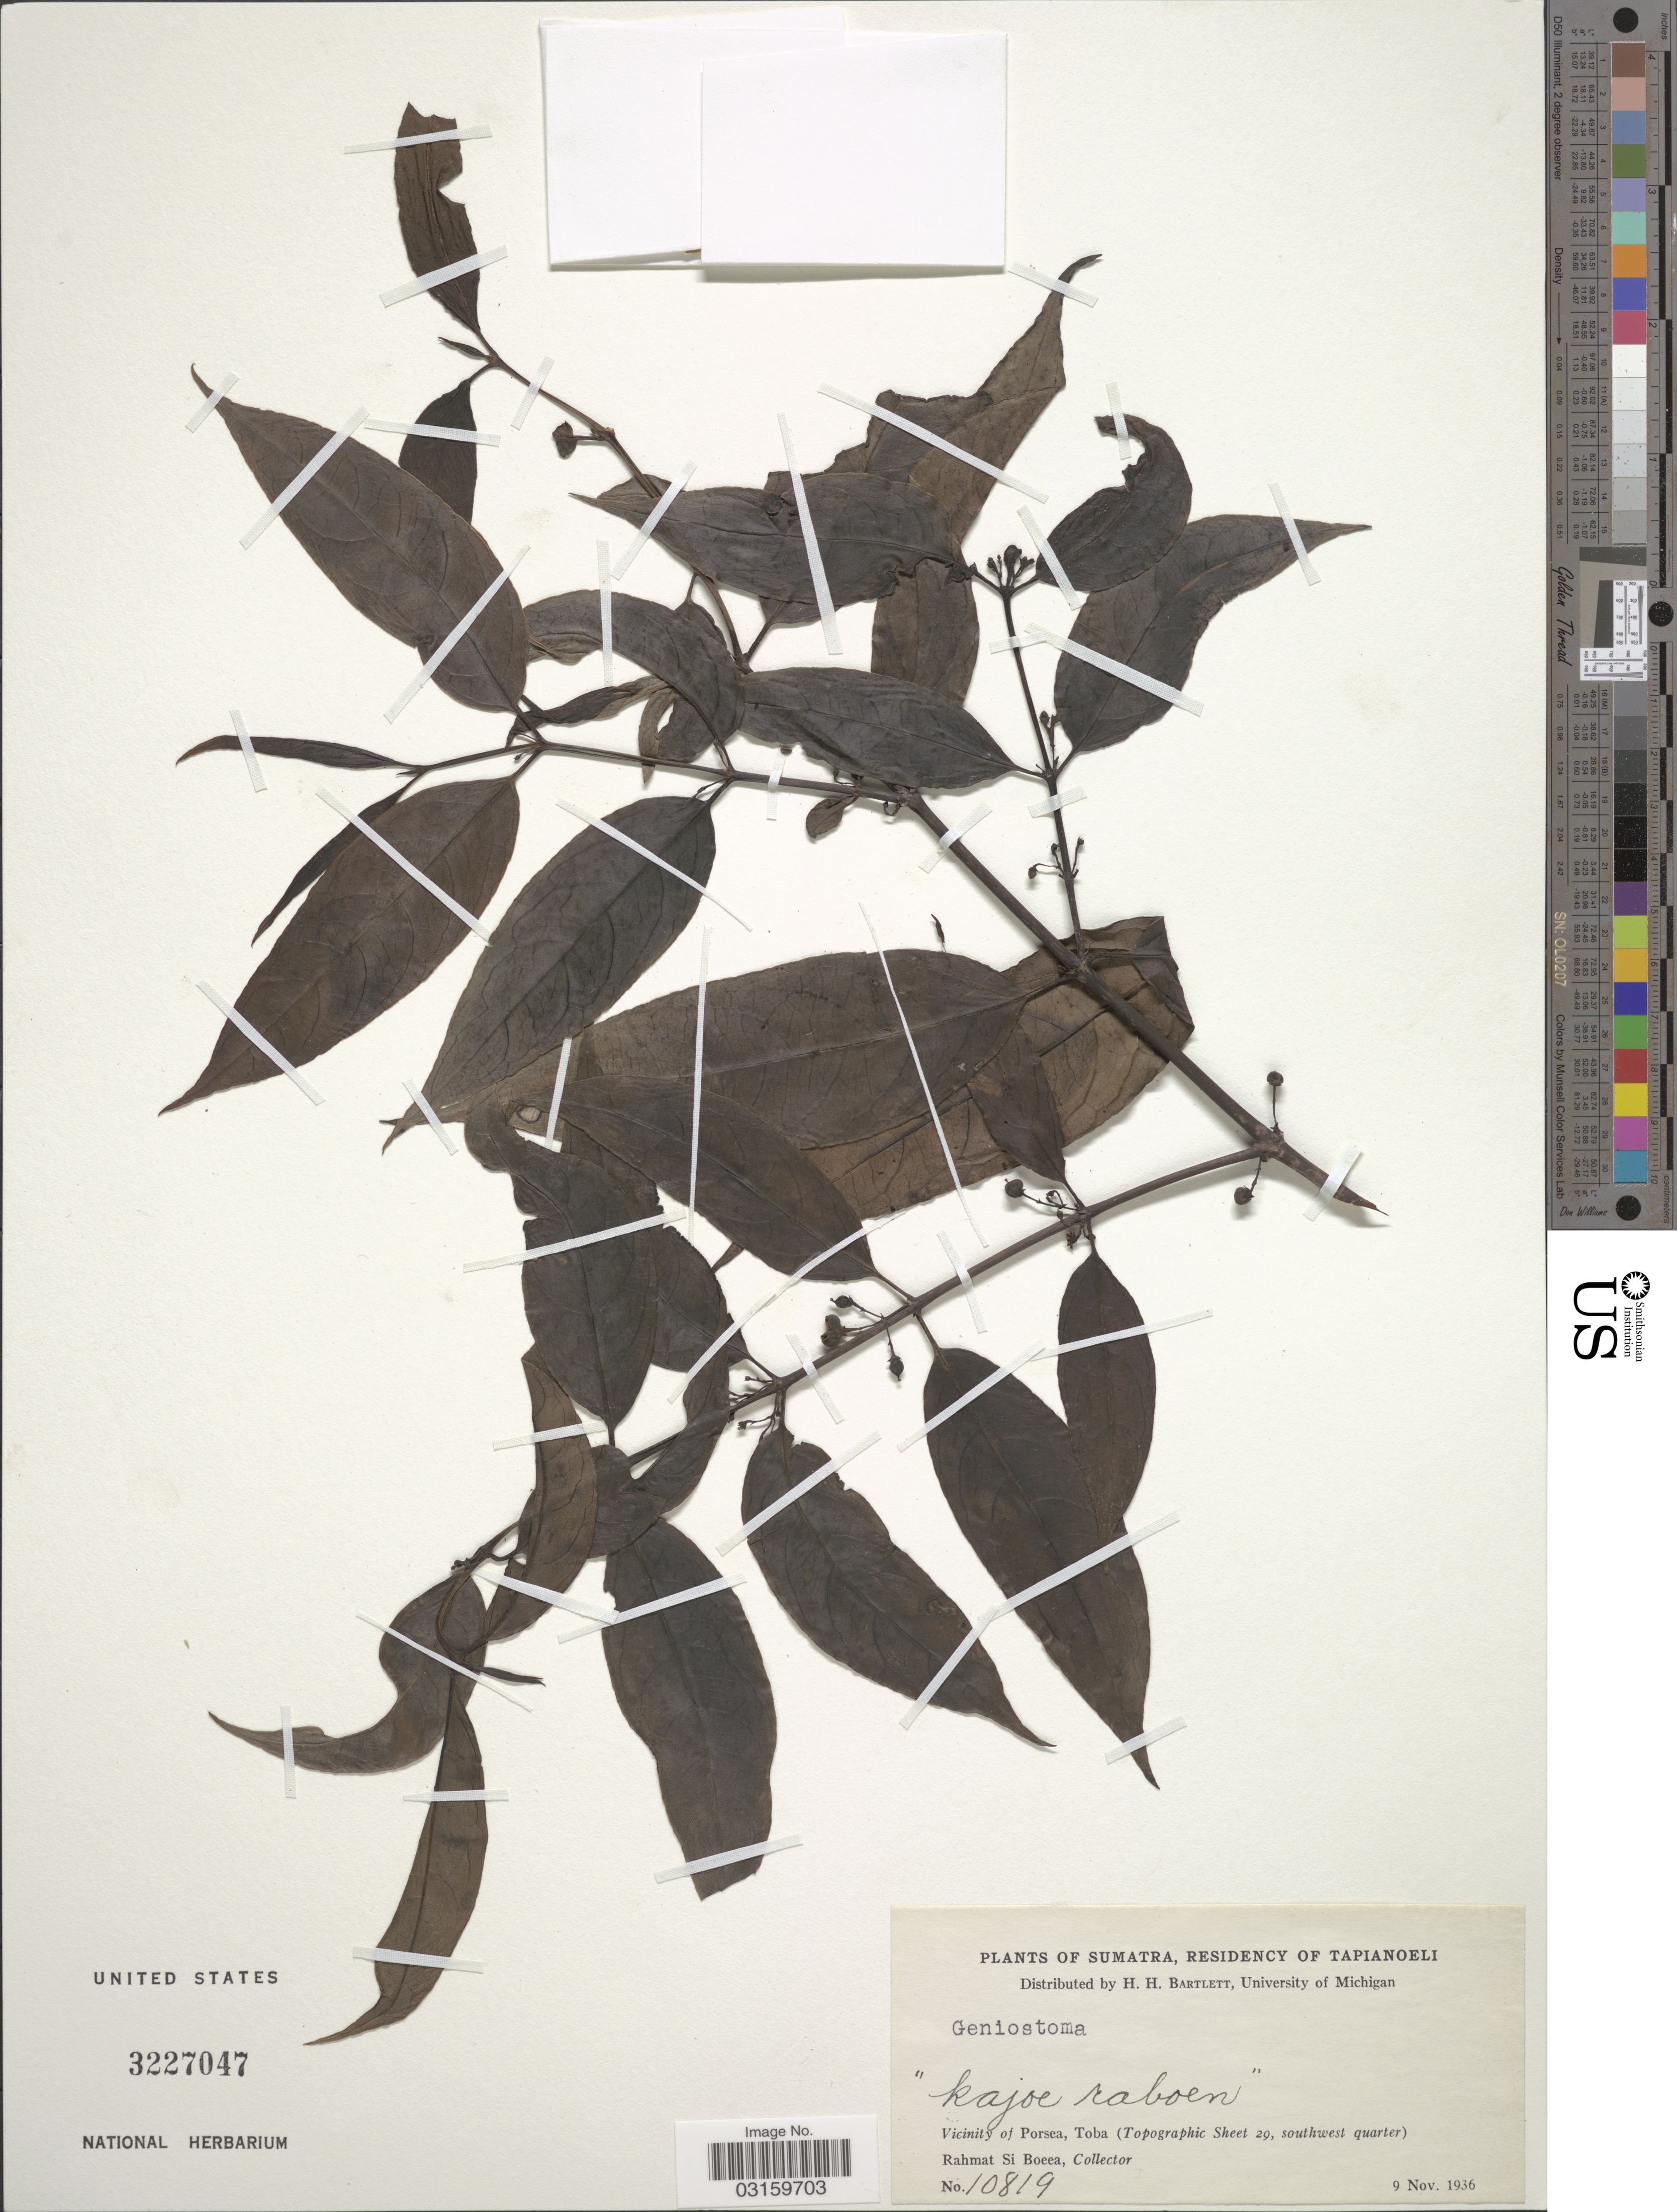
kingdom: Plantae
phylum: Tracheophyta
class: Magnoliopsida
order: Gentianales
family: Loganiaceae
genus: Geniostoma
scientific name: Geniostoma sp.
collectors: Rahmat Si Boeea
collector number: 10819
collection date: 1936-11-09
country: Indonesia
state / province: Sumatra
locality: Residency of Tapianoeli, Vicinity of Porsea, Toba (Topographic Sheet 29, southwest quarter).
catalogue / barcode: US 3227047